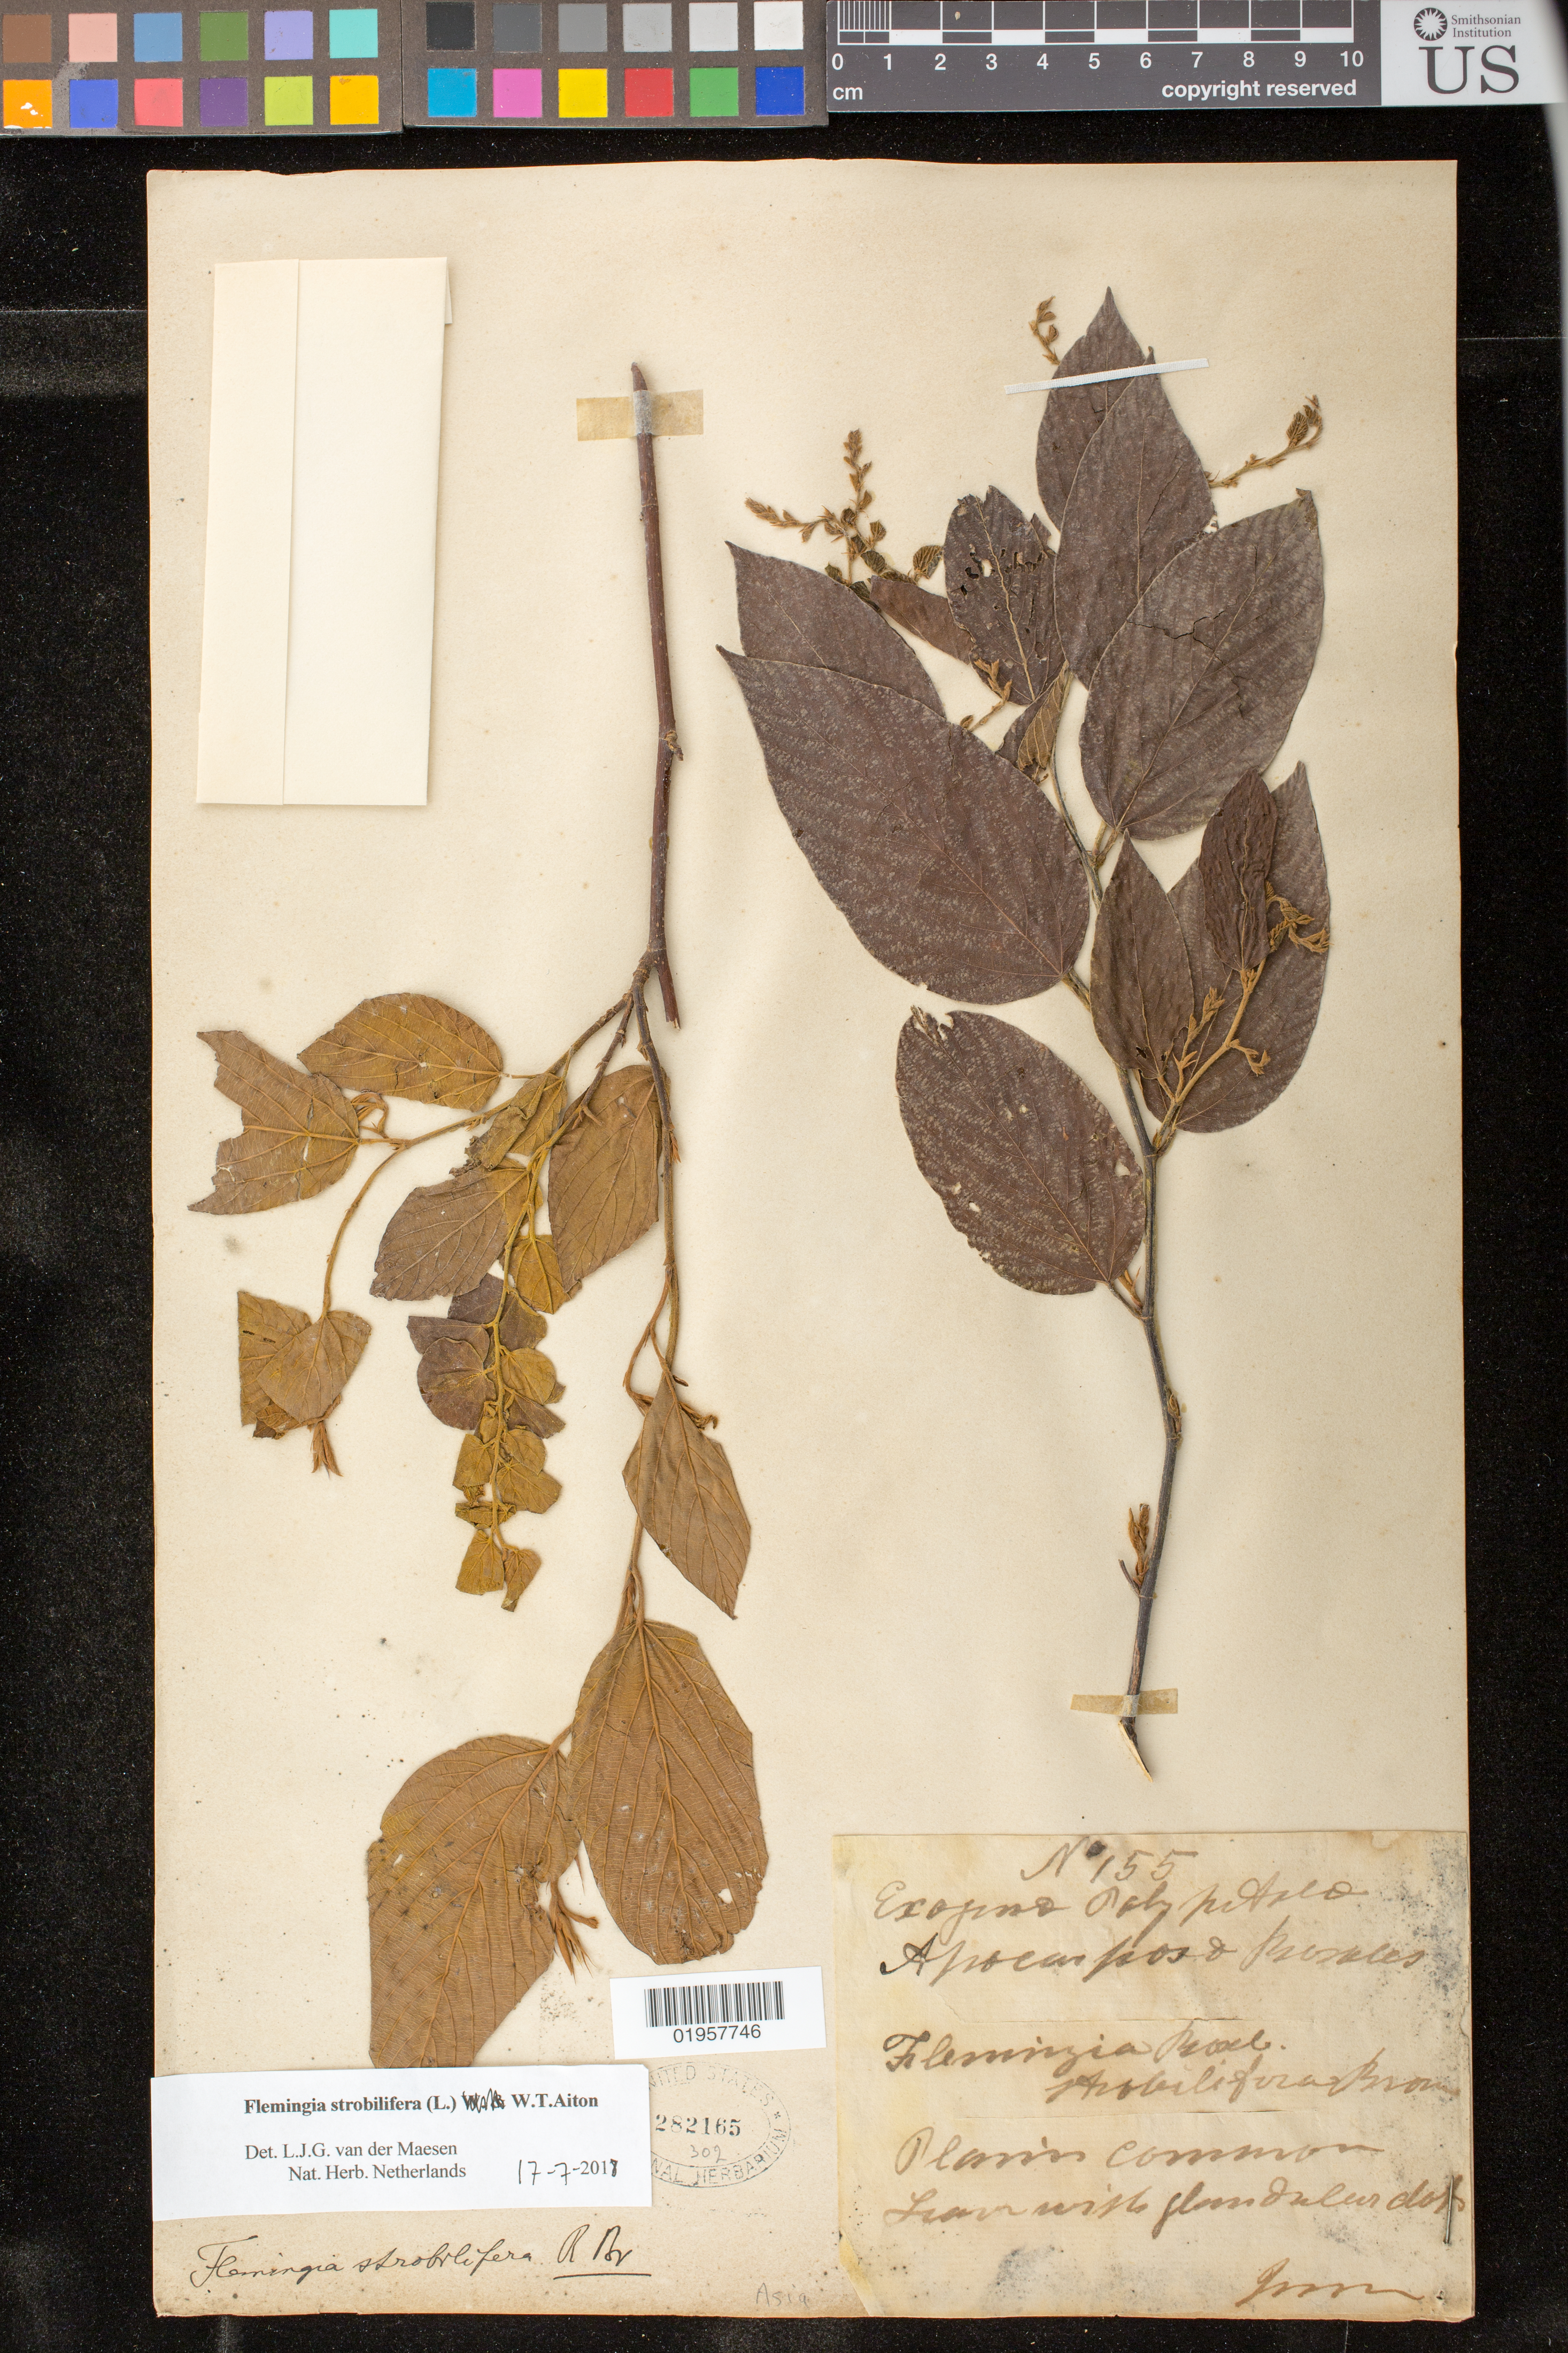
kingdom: Plantae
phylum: Tracheophyta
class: Magnoliopsida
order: Fabales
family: Fabaceae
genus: Flemingia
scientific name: Flemingia strobilifera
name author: (L.) W.T. Aiton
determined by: Van Der Maesen, L. J. G., (WAG), Wageningen University (Netherlands)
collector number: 155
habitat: Plains, common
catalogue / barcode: US 282165